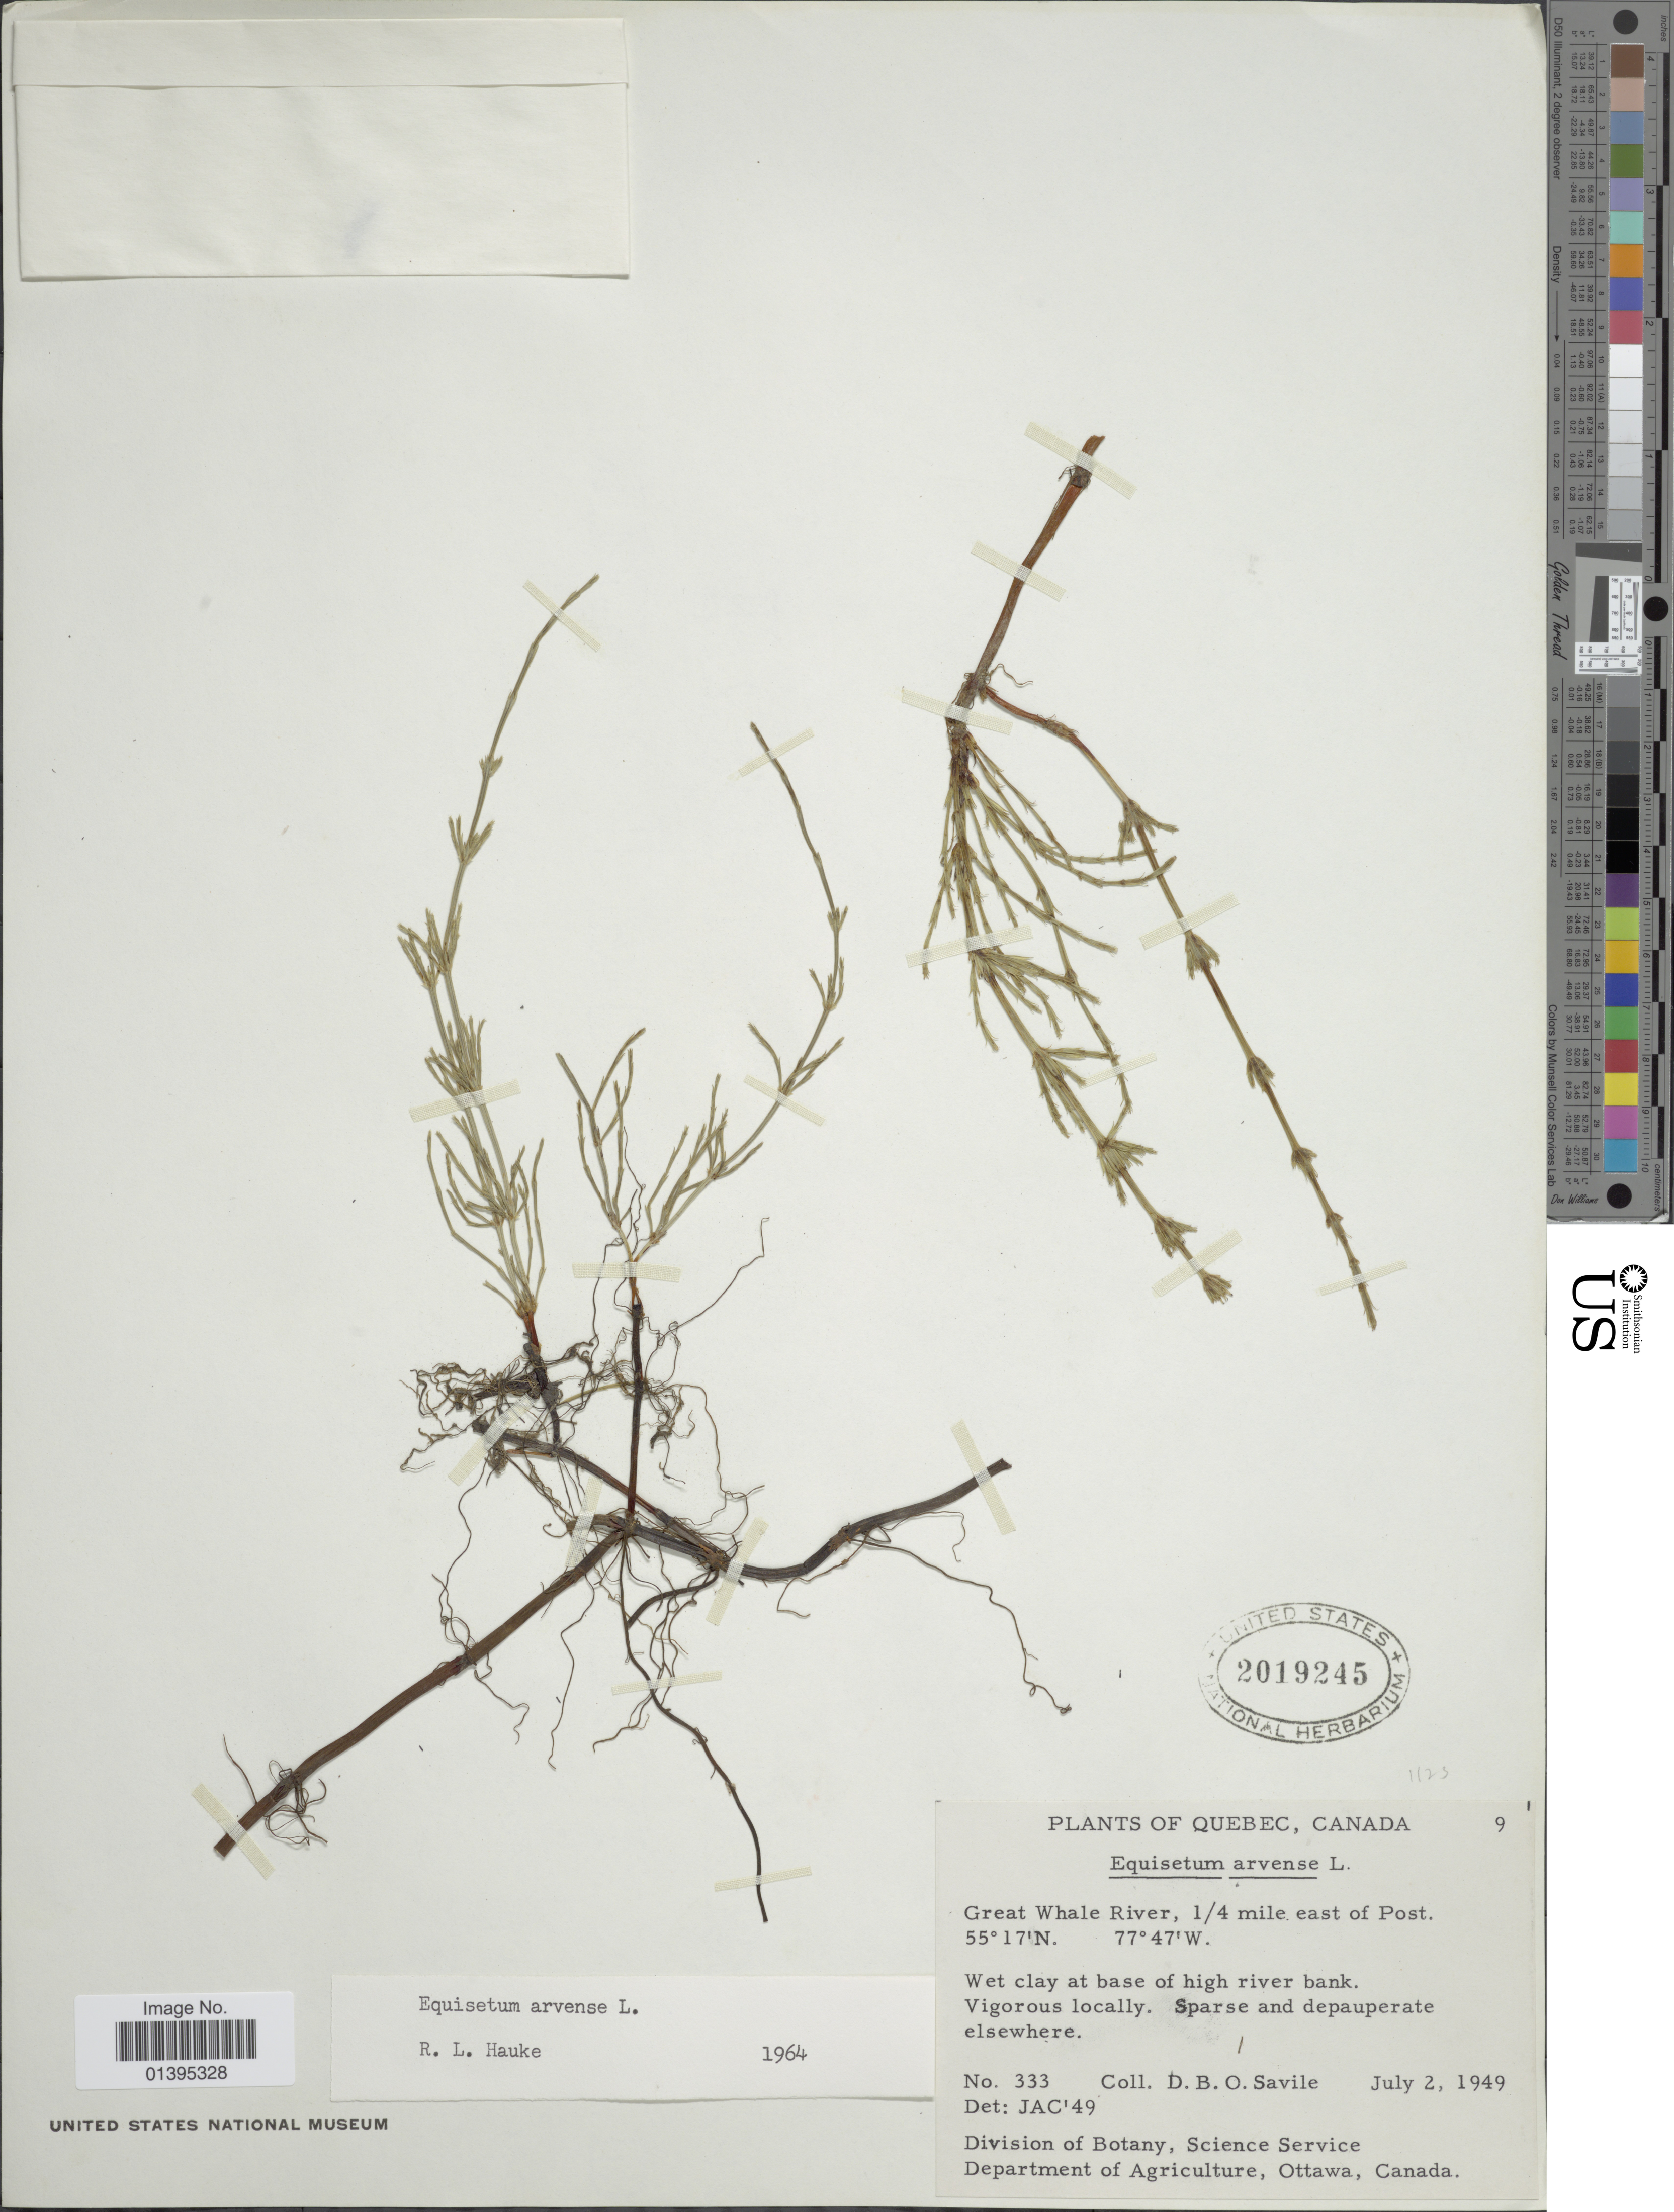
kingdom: Plantae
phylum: Tracheophyta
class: Polypodiopsida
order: Equisetales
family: Equisetaceae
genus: Equisetum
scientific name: Equisetum arvense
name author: L.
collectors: D. Savile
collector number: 333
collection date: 1949-07-02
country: Canada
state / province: Quebec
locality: Great Whale River, ¼ mile east of Post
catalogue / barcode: US 2019245